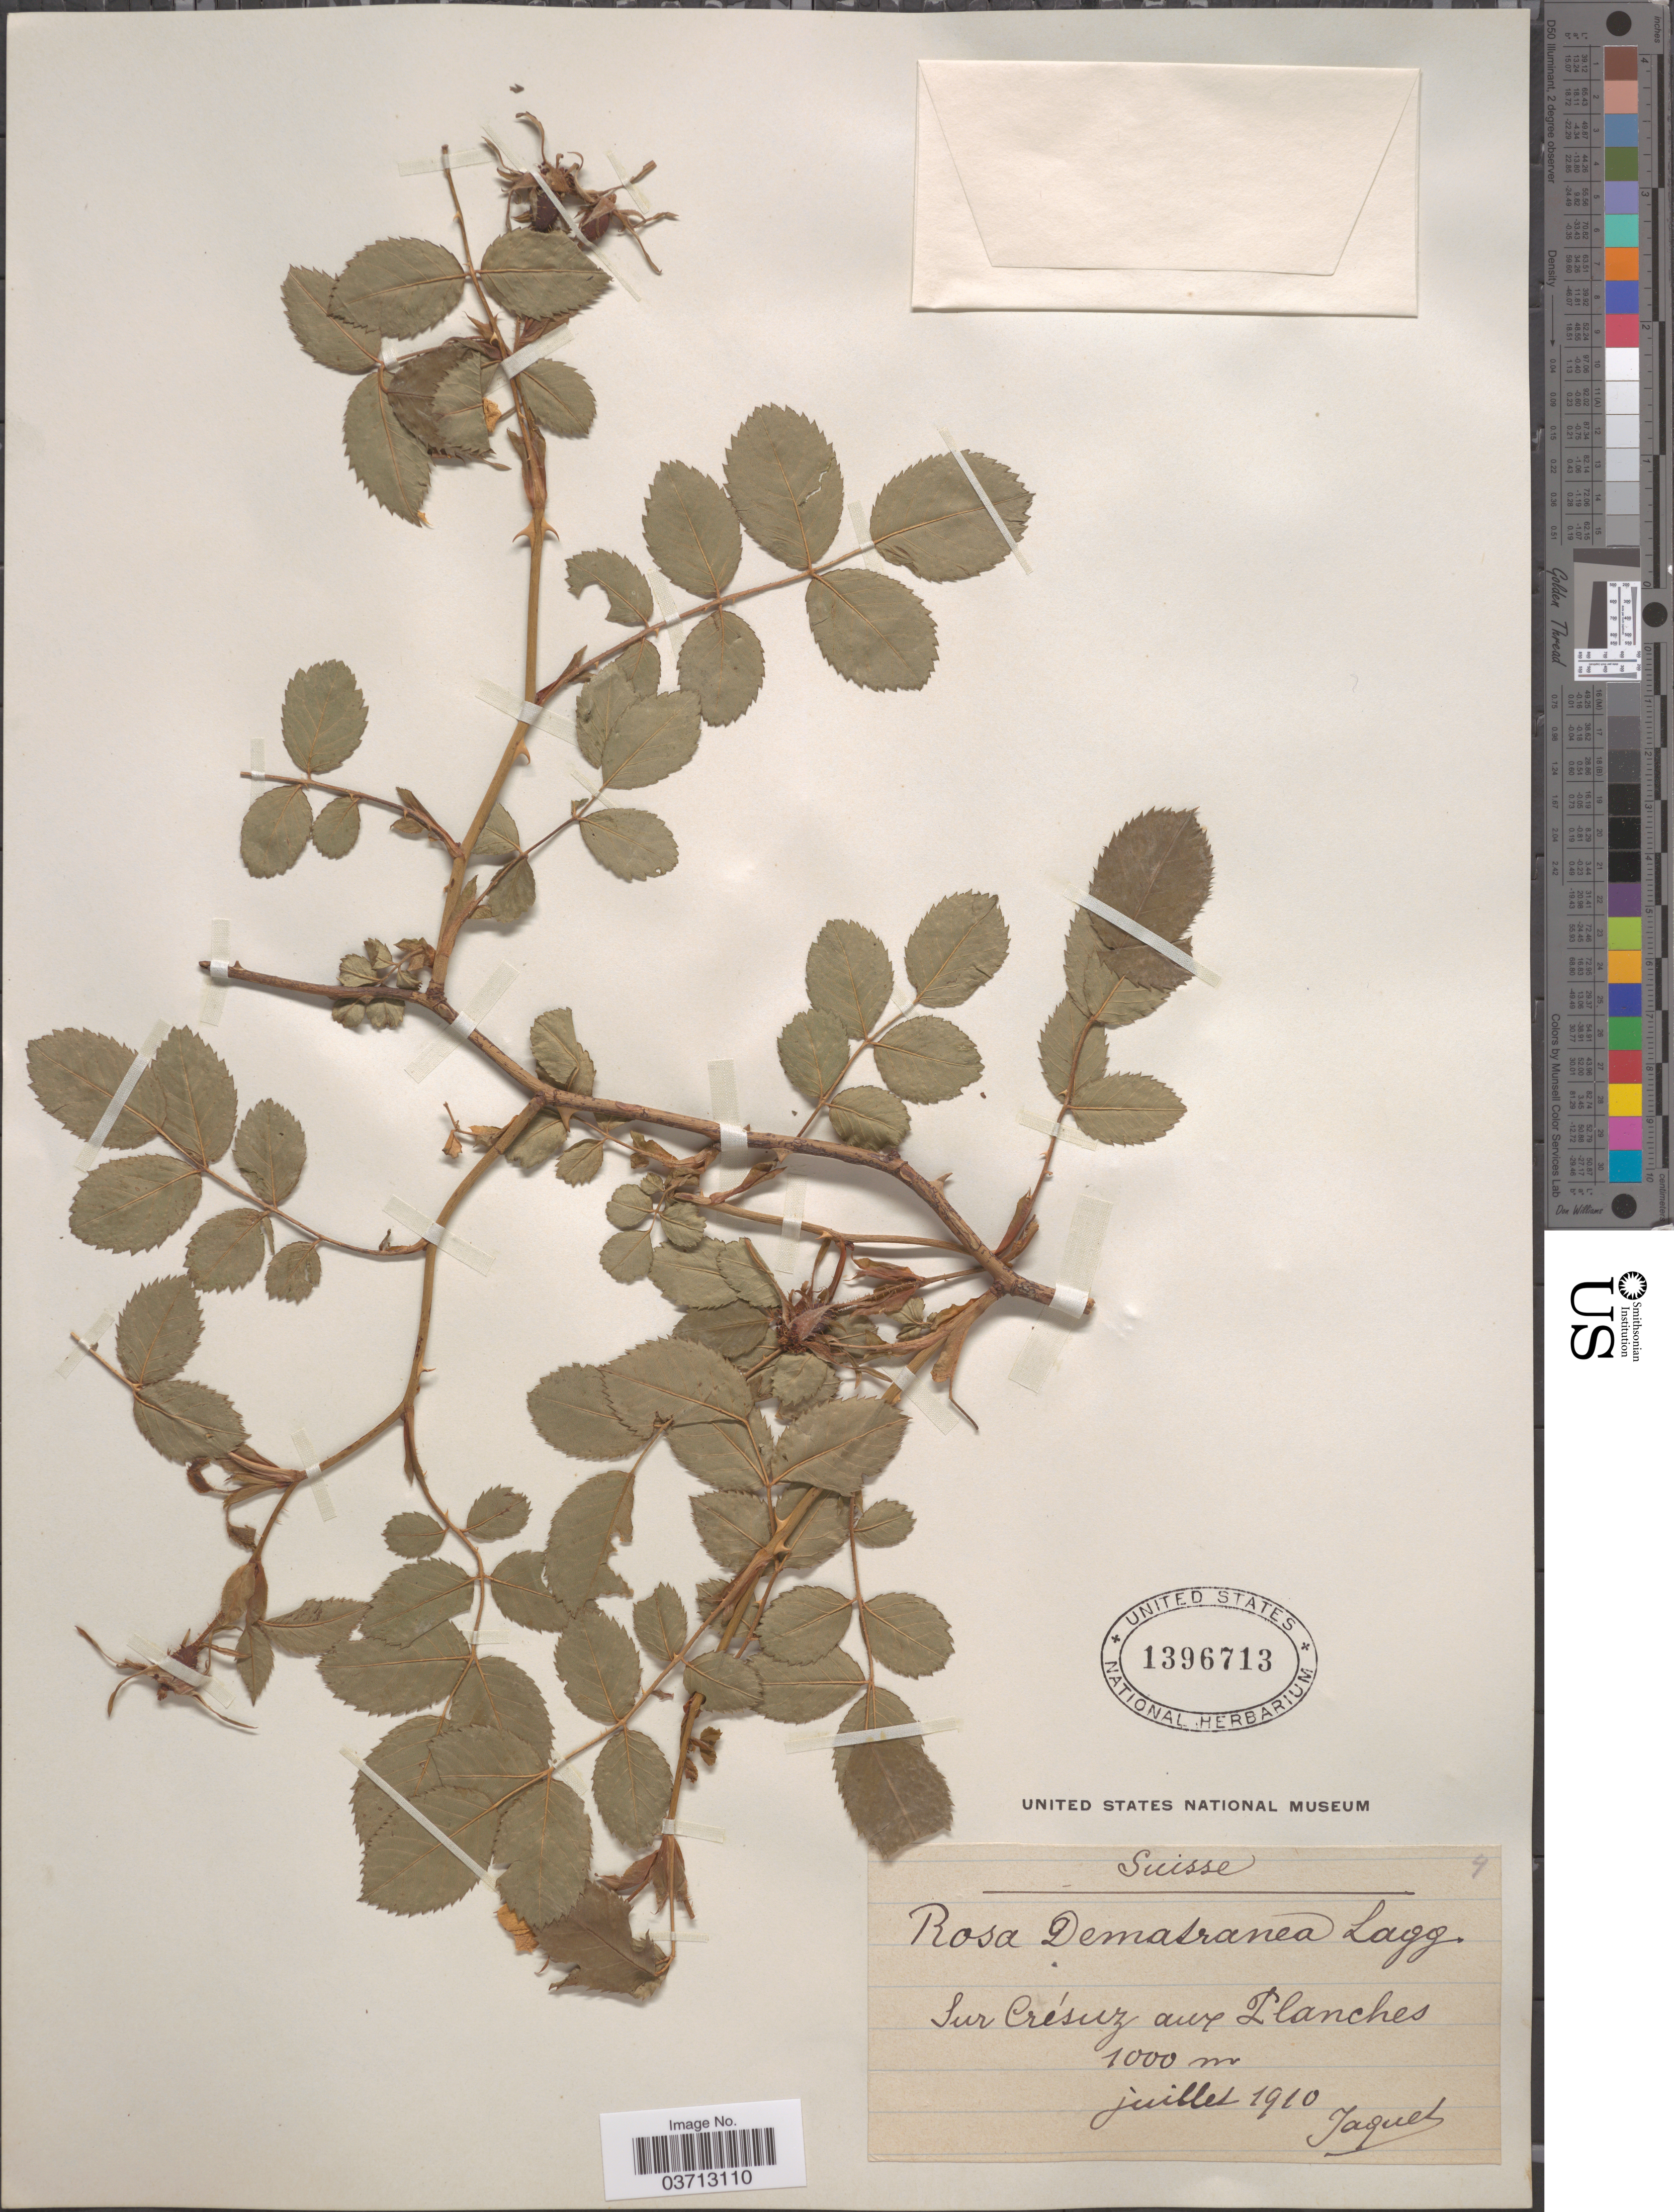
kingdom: Plantae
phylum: Tracheophyta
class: Magnoliopsida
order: Rosales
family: Rosaceae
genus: Rosa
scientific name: Rosa dematranea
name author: Lagger & Puget ex Cottet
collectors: -. Jaquet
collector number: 4?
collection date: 1910-07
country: Switzerland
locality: Suisse. Sur Crésuz aux Planches.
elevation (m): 1000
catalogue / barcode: US 1396713